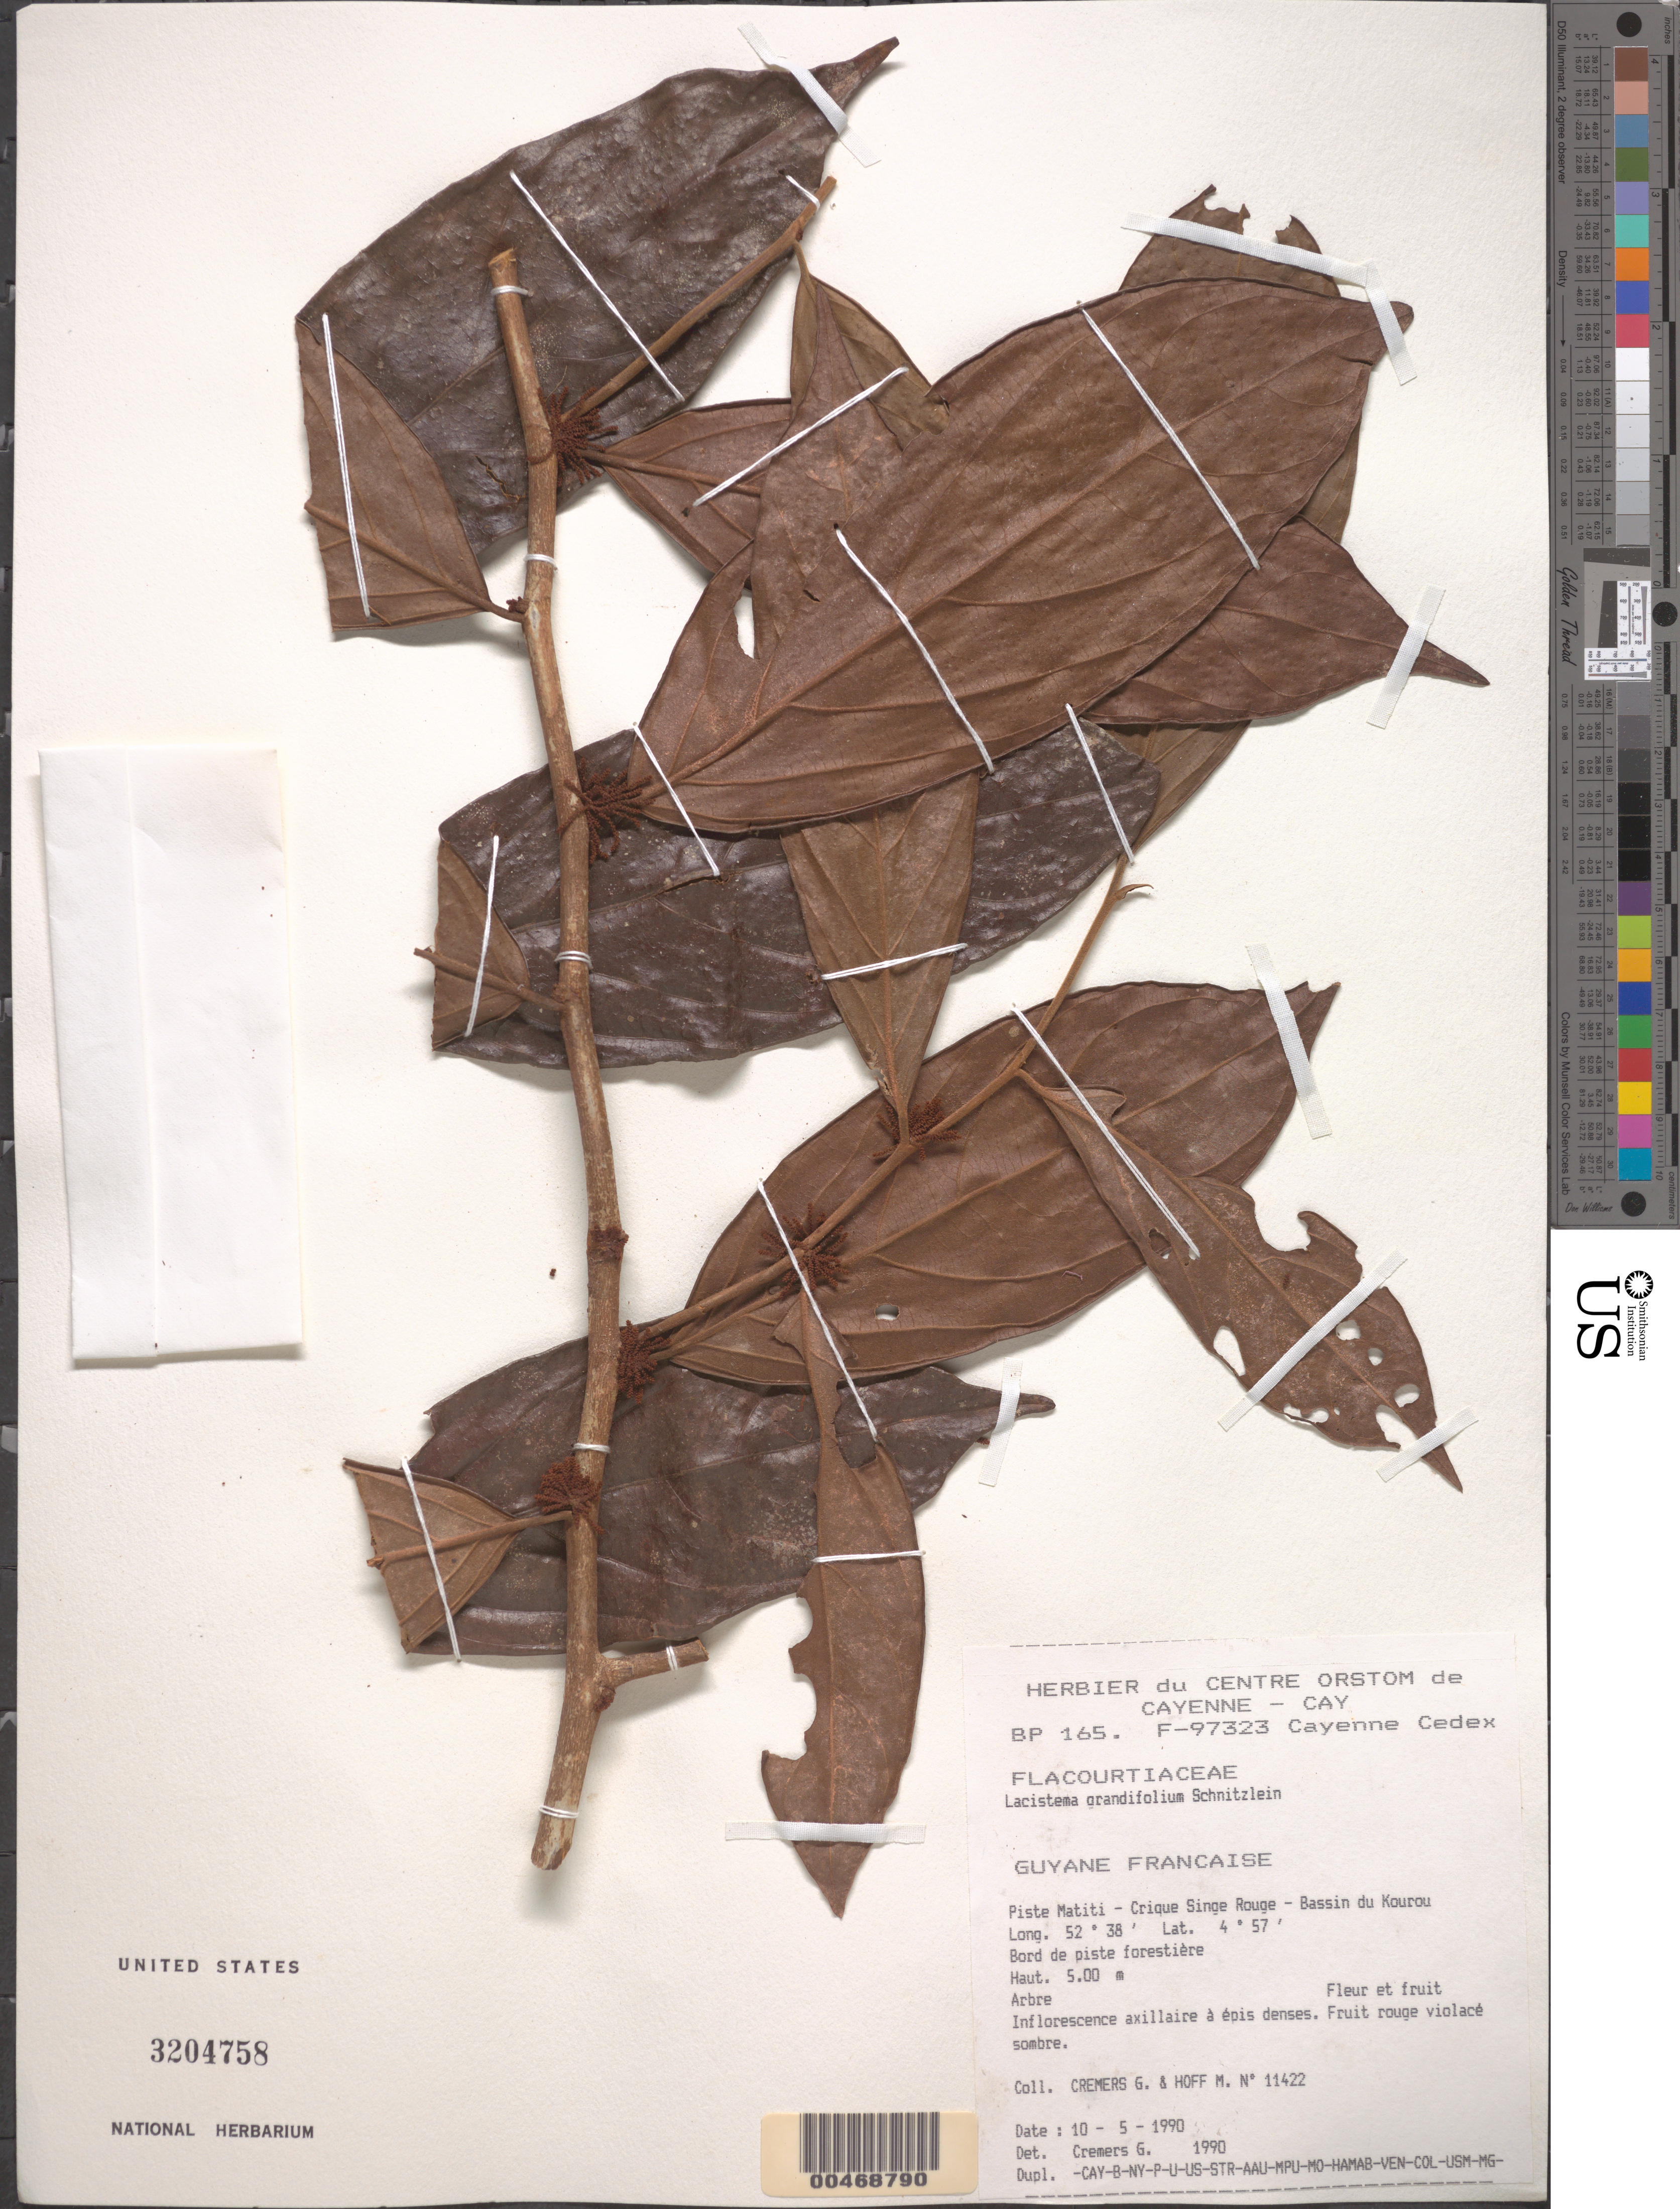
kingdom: Plantae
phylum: Tracheophyta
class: Magnoliopsida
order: Malpighiales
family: Lacistemataceae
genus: Lacistema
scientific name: Lacistema grandifolium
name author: Schnizl.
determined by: Cremers, Georges A.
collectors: G. Cremers & M. Hoff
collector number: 11422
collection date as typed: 10-May-90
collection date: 1990-05-10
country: French Guiana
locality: Piste Matiti, Crique Singe Rouge, Bassin du Kourou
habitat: Forest trail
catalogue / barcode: US 3204758